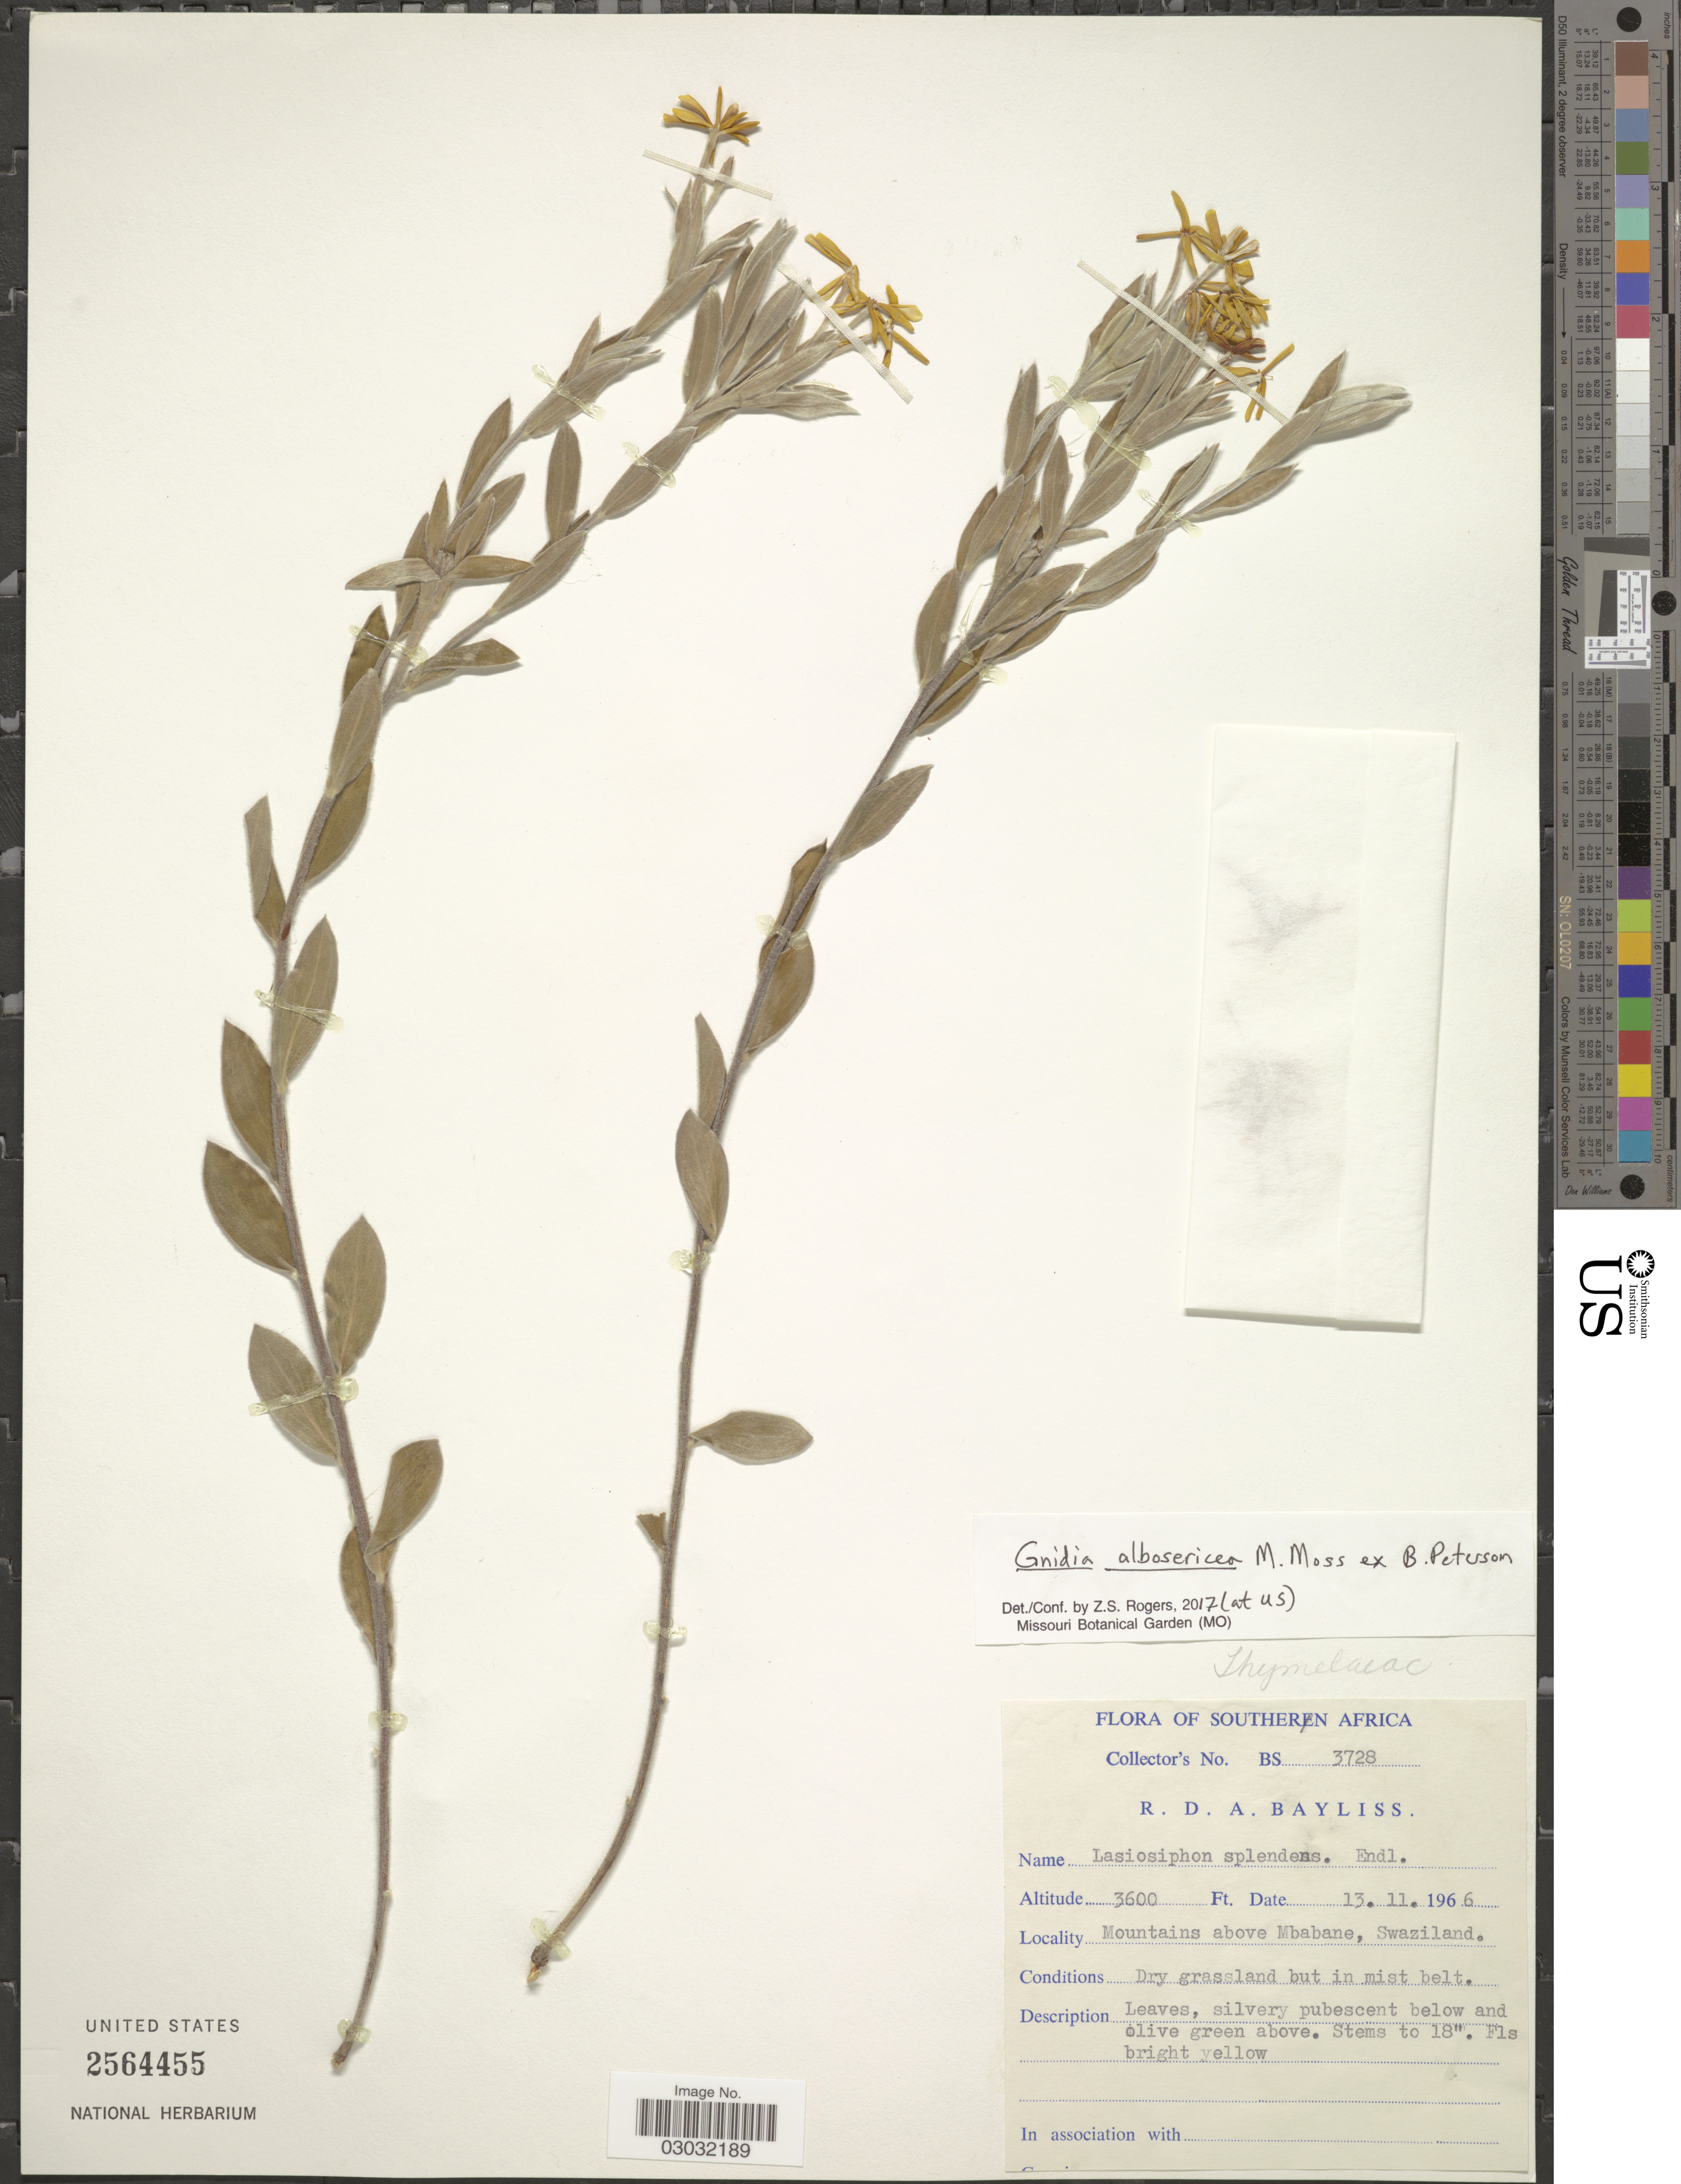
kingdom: Plantae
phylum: Tracheophyta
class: Magnoliopsida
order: Malvales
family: Thymelaeaceae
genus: Lasiosiphon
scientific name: Lasiosiphon ornatus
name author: Burtt Davy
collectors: R. Bayliss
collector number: BS3728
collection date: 1966-11-13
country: Eswatini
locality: Southern Africa. Mountains above Mbabane.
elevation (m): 1097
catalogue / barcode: US 2564455